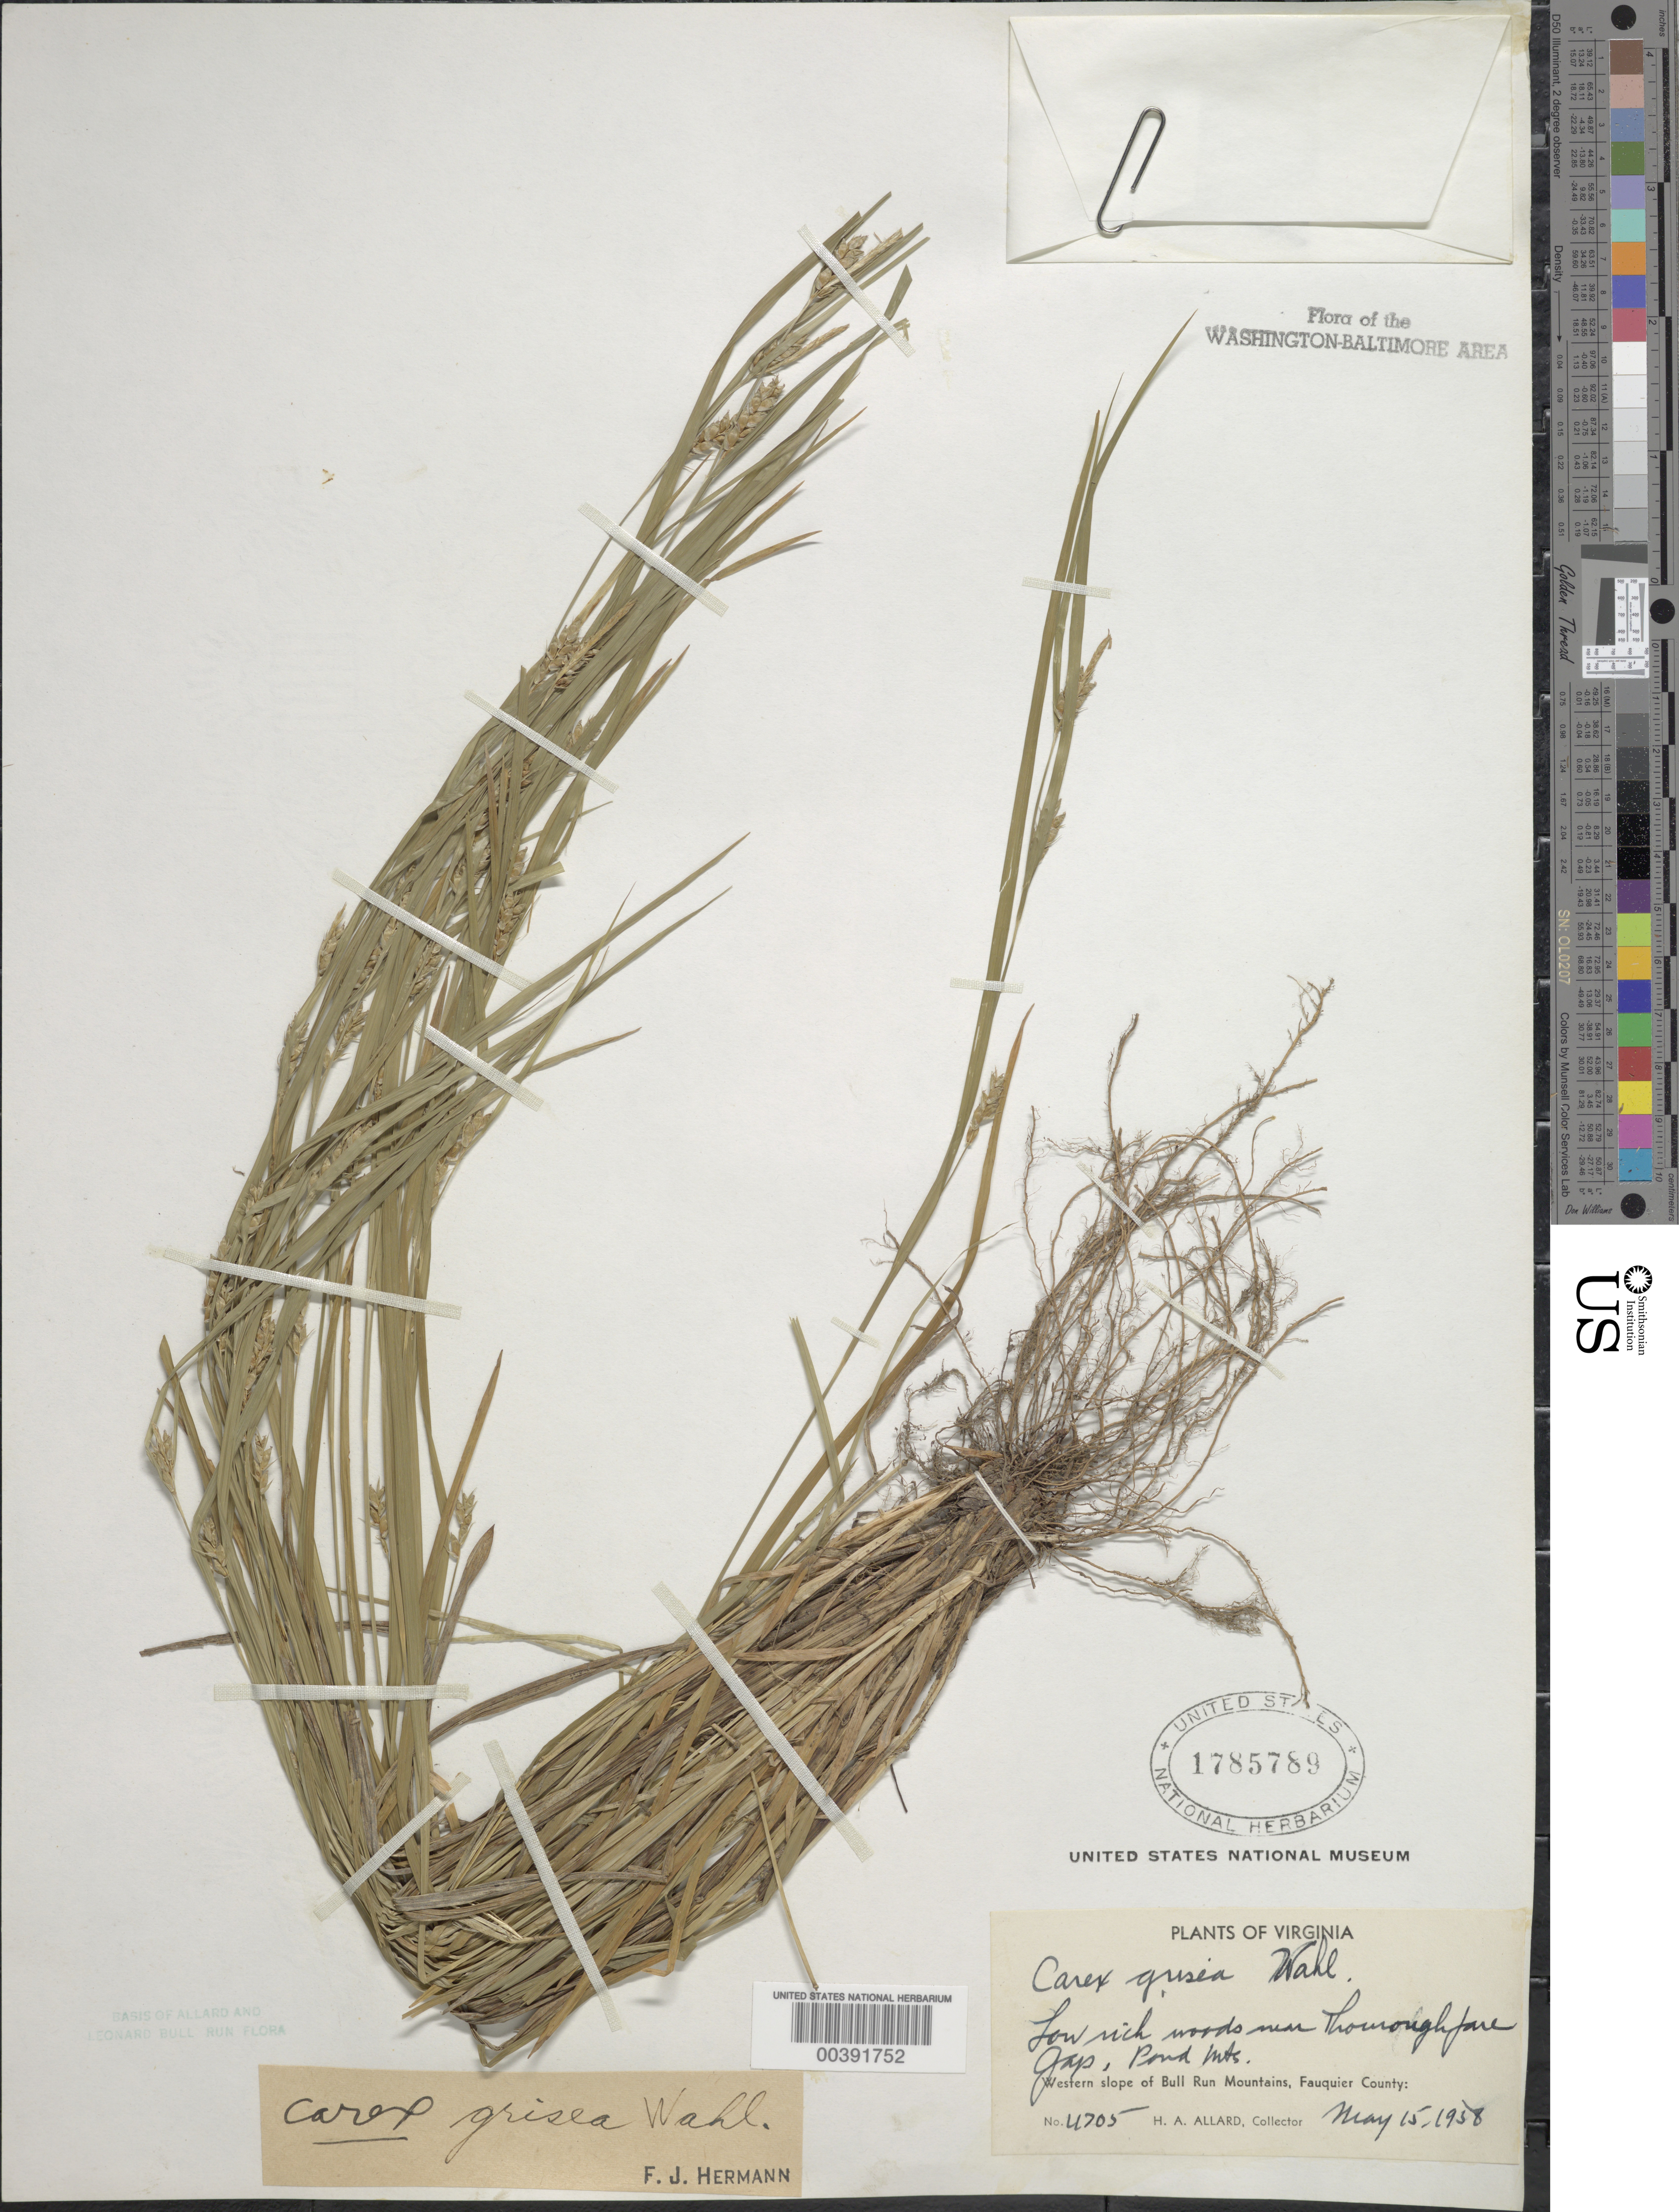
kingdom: Plantae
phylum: Tracheophyta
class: Liliopsida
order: Poales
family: Cyperaceae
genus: Carex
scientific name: Carex grisea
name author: Wahlenb.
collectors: H. A. Allard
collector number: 11705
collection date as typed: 15 May 1938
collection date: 1938-05-15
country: United States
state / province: Virginia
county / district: Fauquier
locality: Thorofare Gap vicinity, Pond Mountains Bull Run Mts.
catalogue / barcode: US 1785789